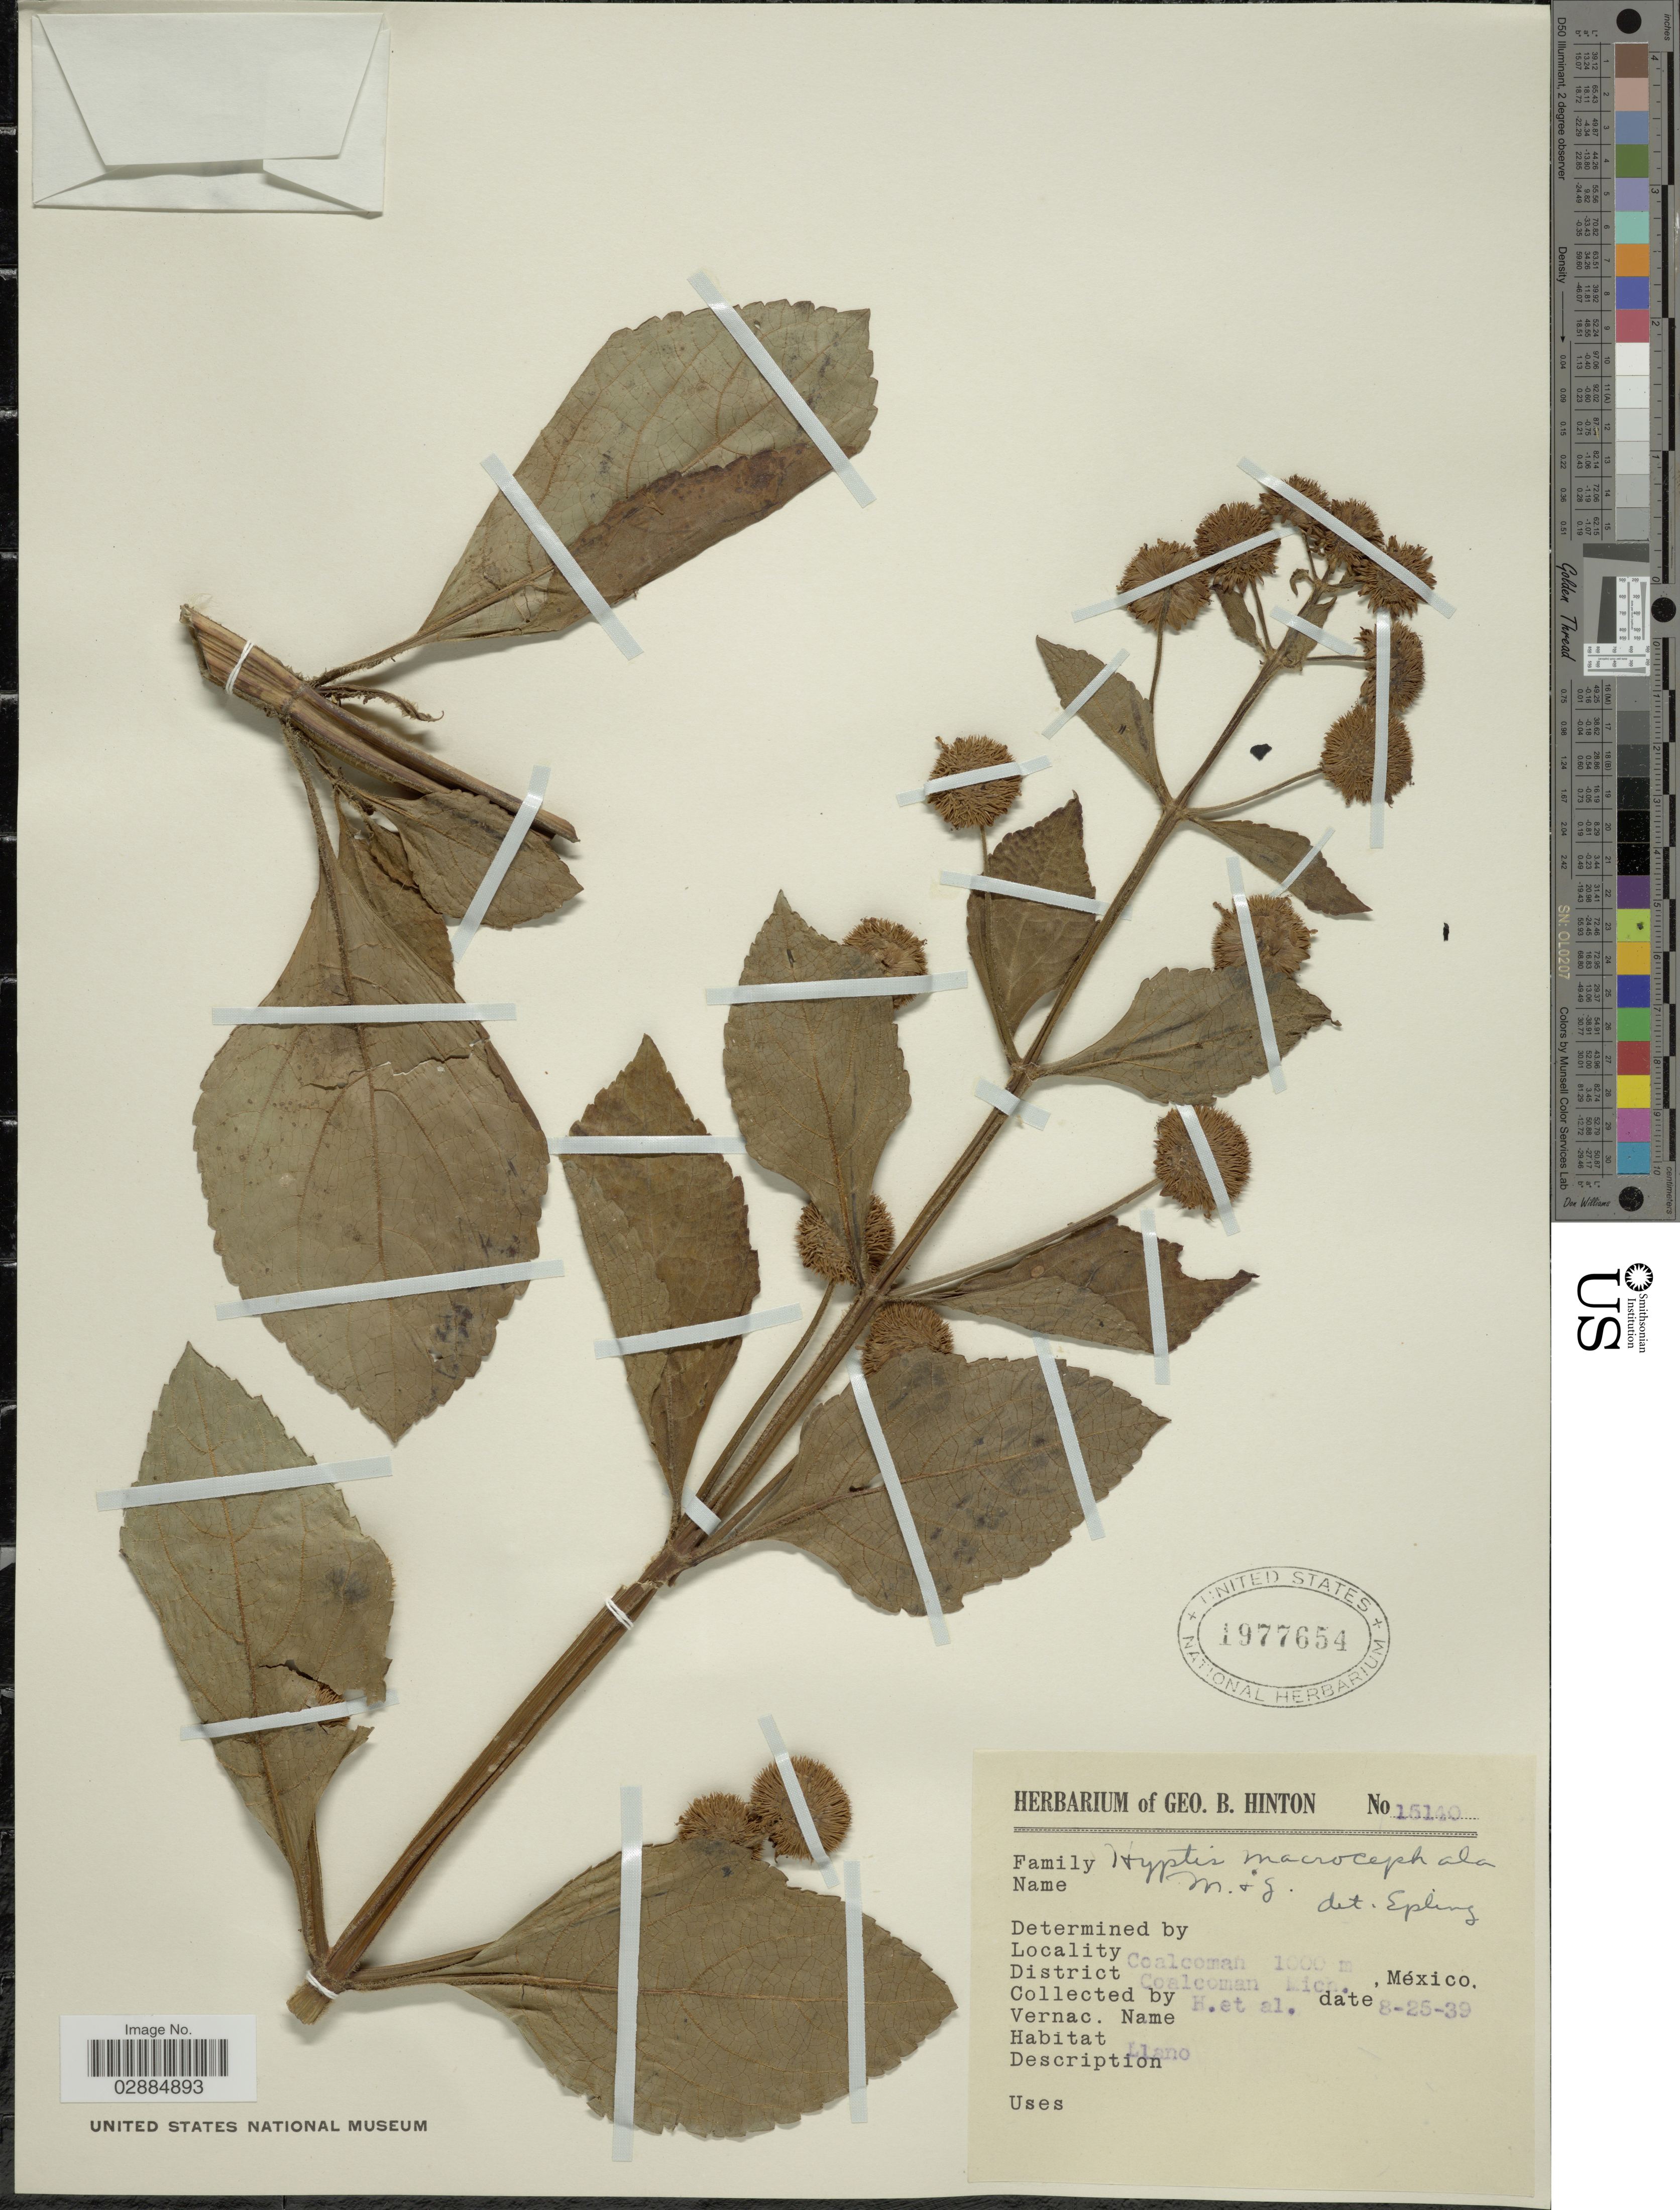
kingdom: Plantae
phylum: Tracheophyta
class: Magnoliopsida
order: Lamiales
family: Lamiaceae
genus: Hyptis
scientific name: Hyptis macrocephala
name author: M. Martens & Galeotti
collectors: G. B. Hinton & et al.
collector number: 15140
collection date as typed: Transcribed d/m/y: 25/8/39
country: Mexico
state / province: Michoacán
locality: Coalcoman, District Coalcoman, Mich., México.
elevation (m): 1000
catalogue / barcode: US 1977654